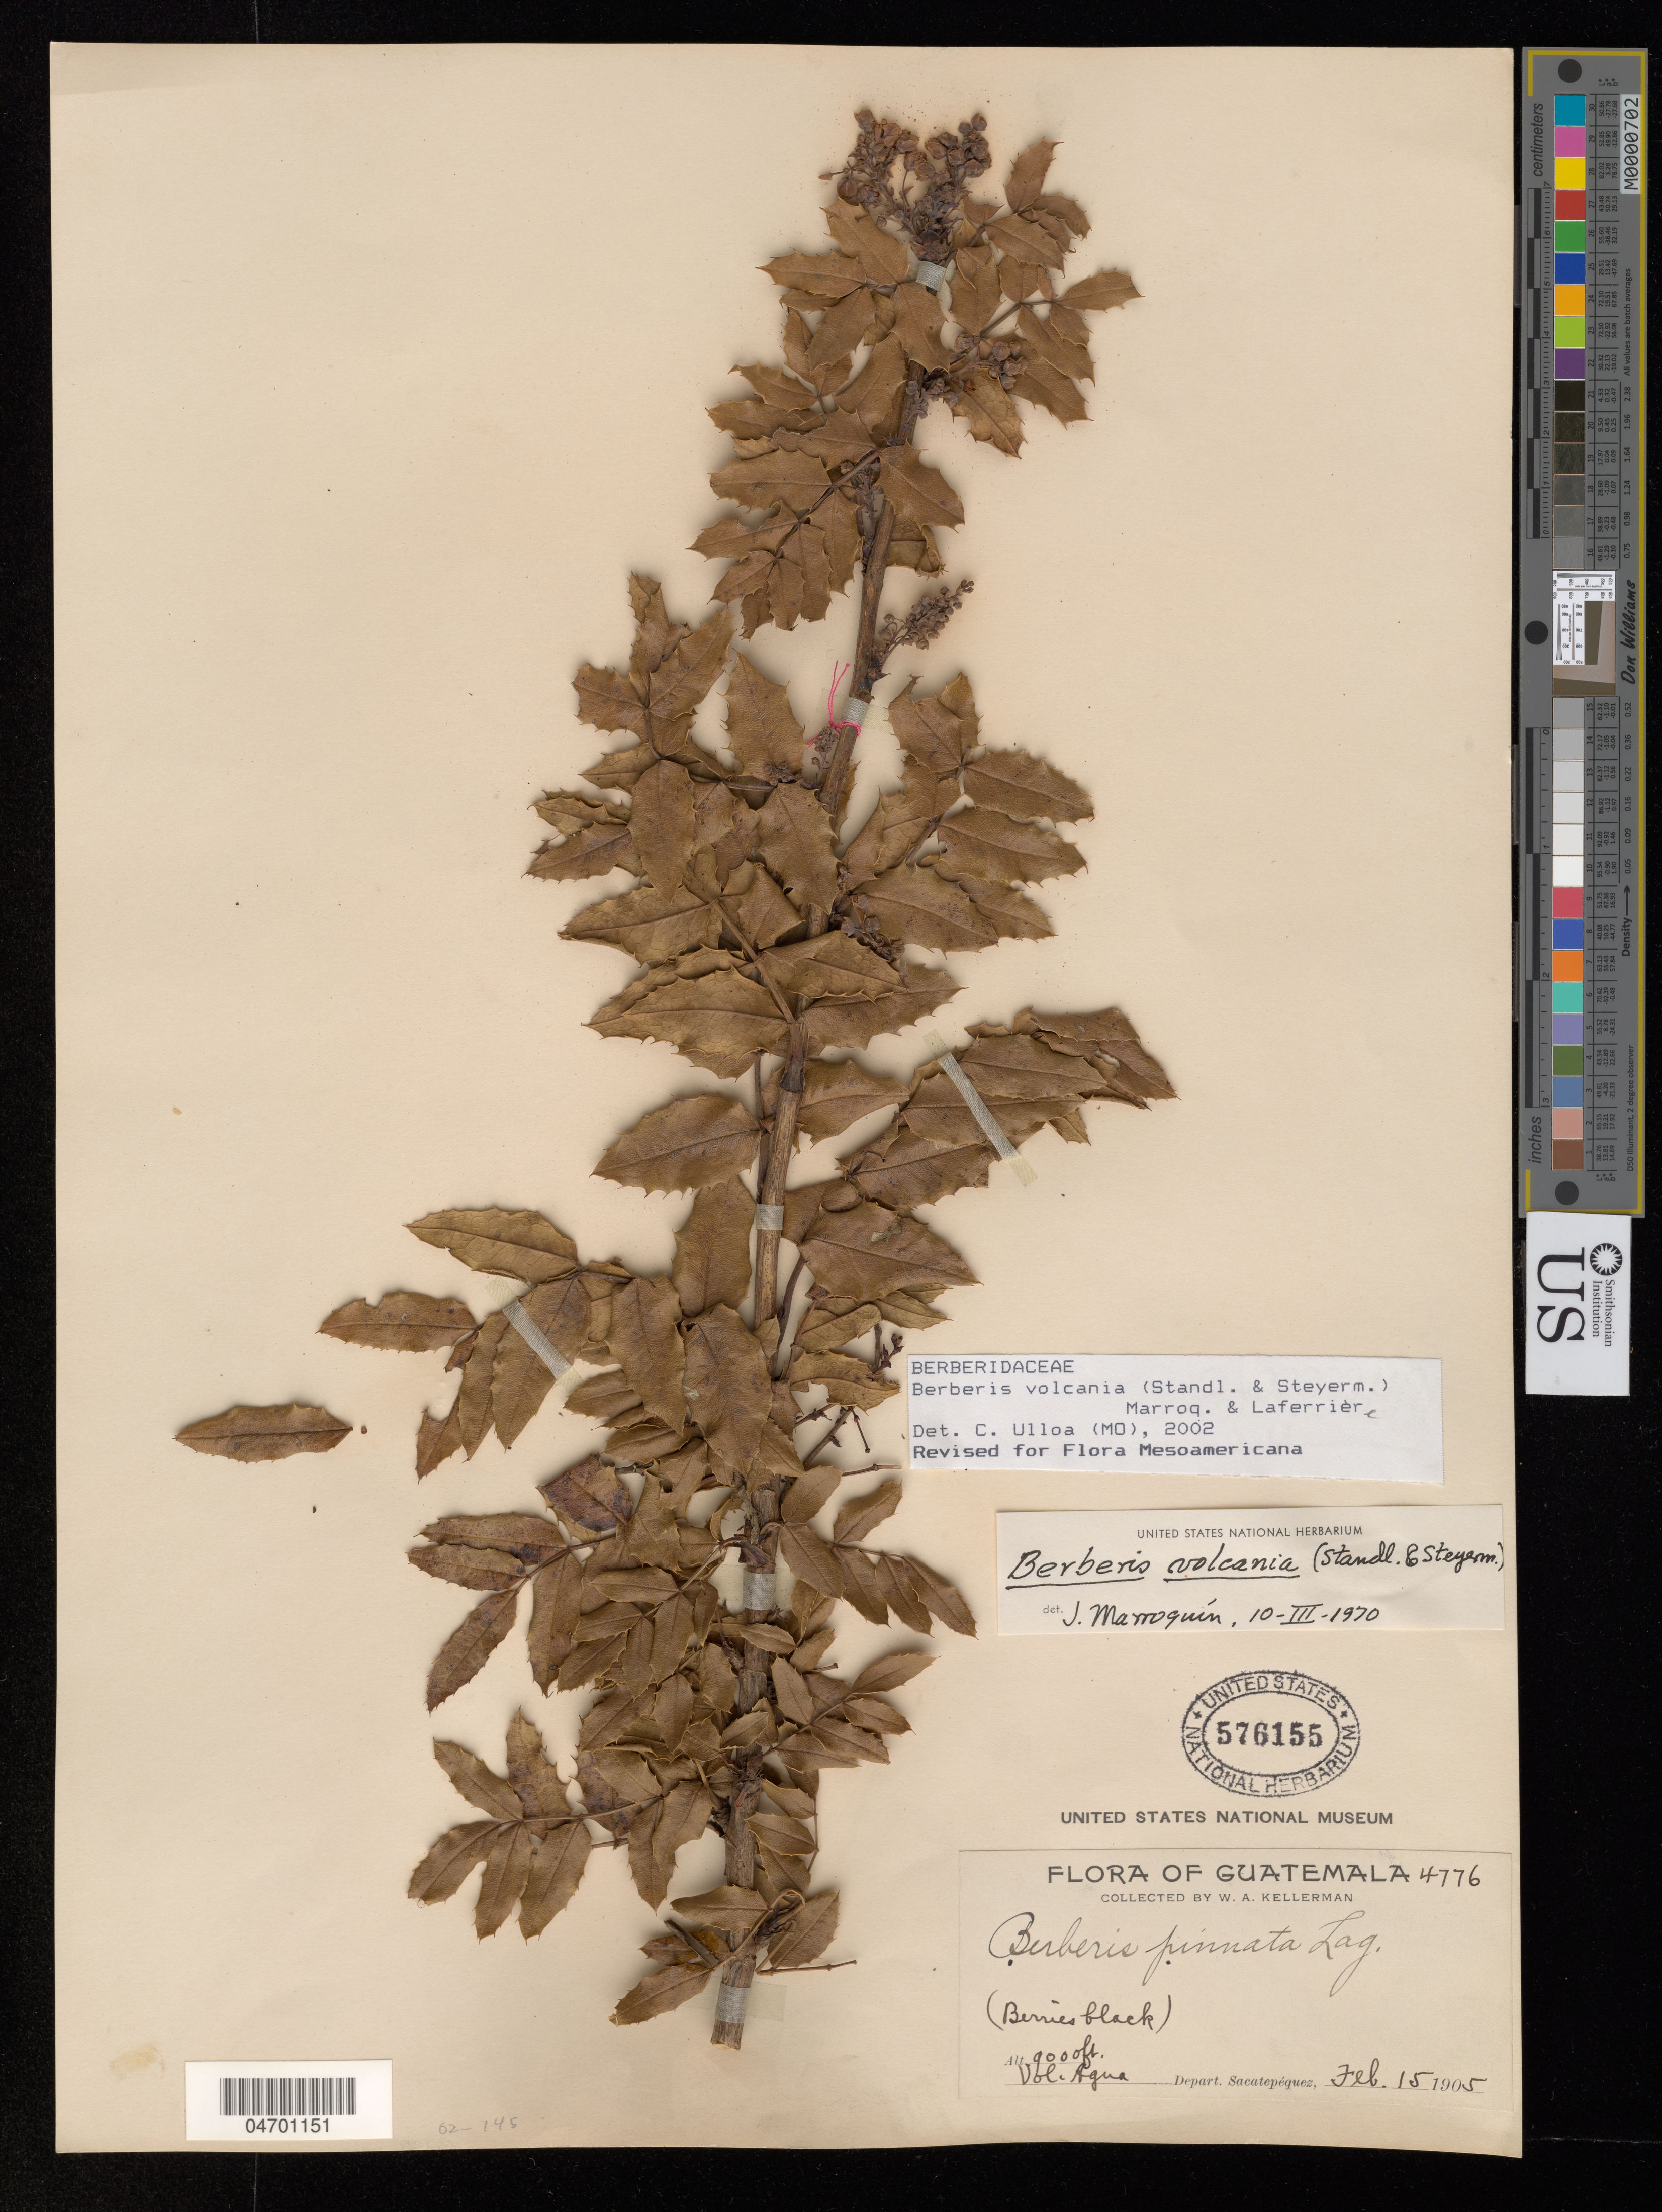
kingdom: Plantae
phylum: Tracheophyta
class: Magnoliopsida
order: Ranunculales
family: Berberidaceae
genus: Berberis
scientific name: Berberis volcania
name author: (Standl. & Steyerm.) Marroq. & Laferr.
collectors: W. Kellerman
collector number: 4776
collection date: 1905-02-15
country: Guatemala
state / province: Sacatepequez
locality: Vol. Agua. Depart. Sacatepéquez.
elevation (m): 2743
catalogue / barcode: US 576155